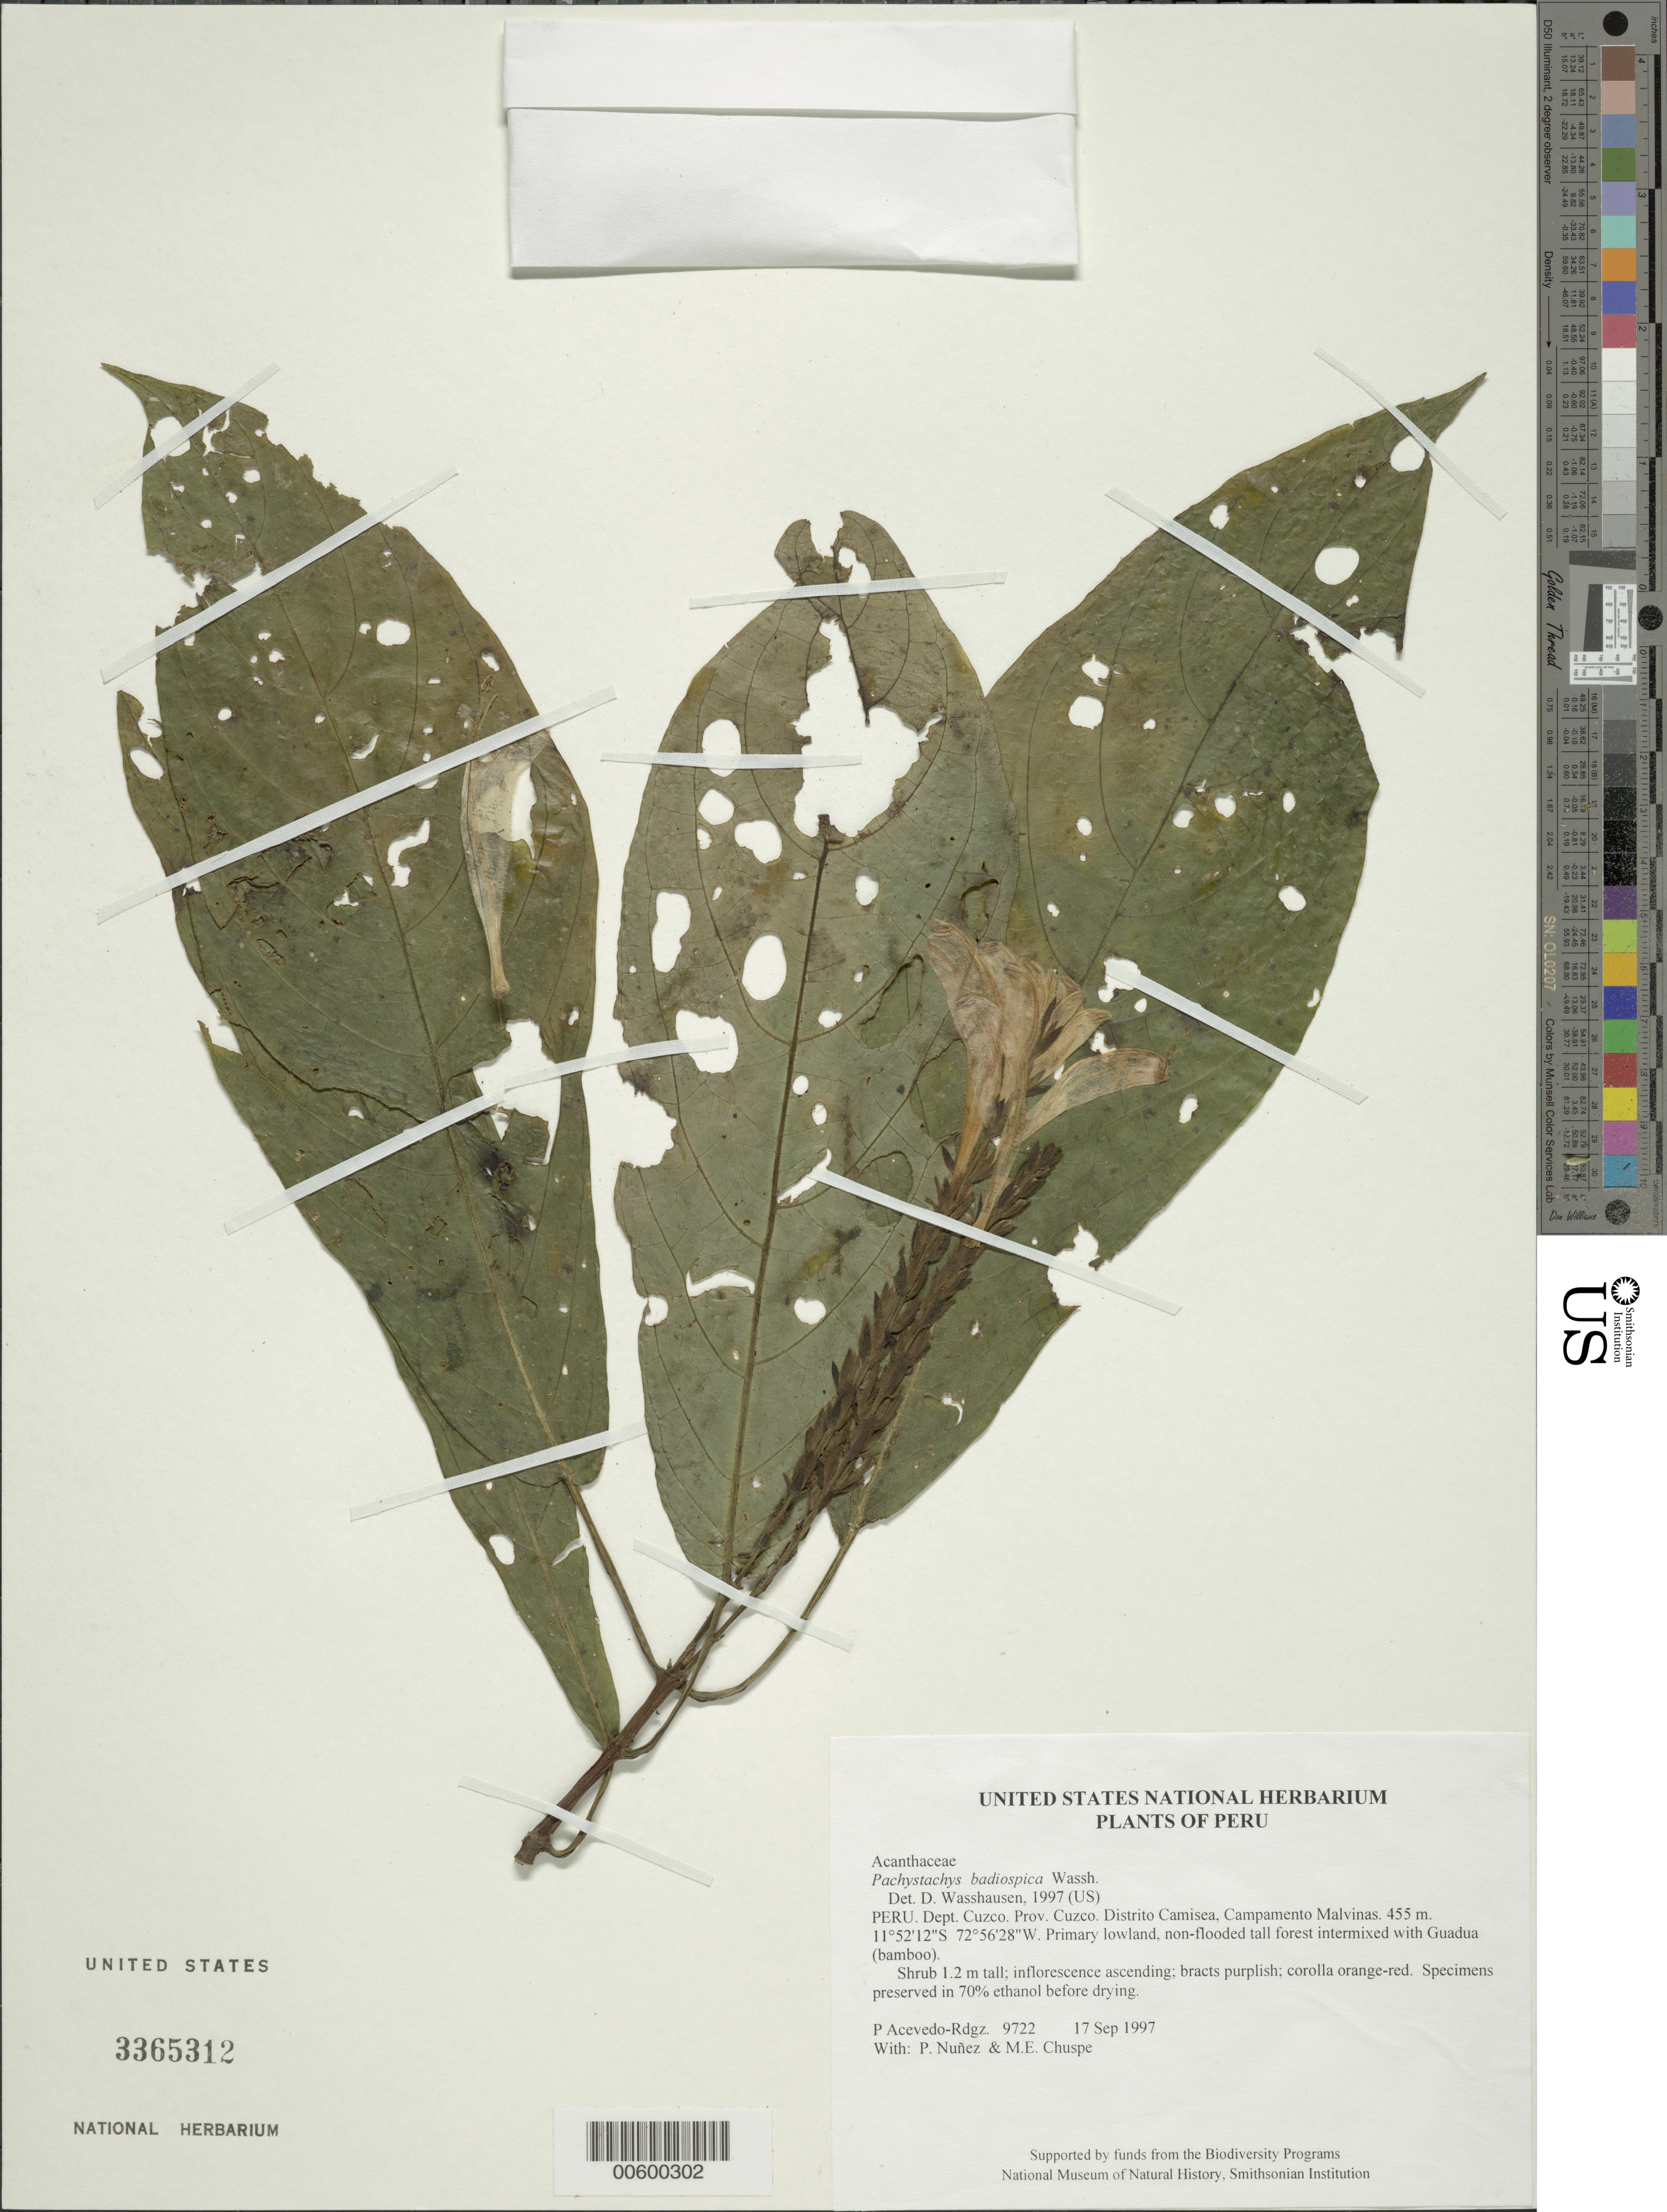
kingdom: Plantae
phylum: Tracheophyta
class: Magnoliopsida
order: Lamiales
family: Acanthaceae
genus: Pachystachys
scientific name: Pachystachys badiospica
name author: Wassh.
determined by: Wasshausen, Dieter C., (BOT), Smithsonian Institution - National Museum of Natural History (UNITED STATES)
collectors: P. Acevedo-Rodr., P. Nuñez V. & M. Chuspe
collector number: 9722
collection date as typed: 17 Sep 1997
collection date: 1997-09-17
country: Peru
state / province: Cusco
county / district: Cusco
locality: Distrito Camisea, Campamento Malvinas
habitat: Primary lowland, non-flooded tall forest intermixed with Guadua (bamboo).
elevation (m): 455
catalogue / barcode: US 3365312